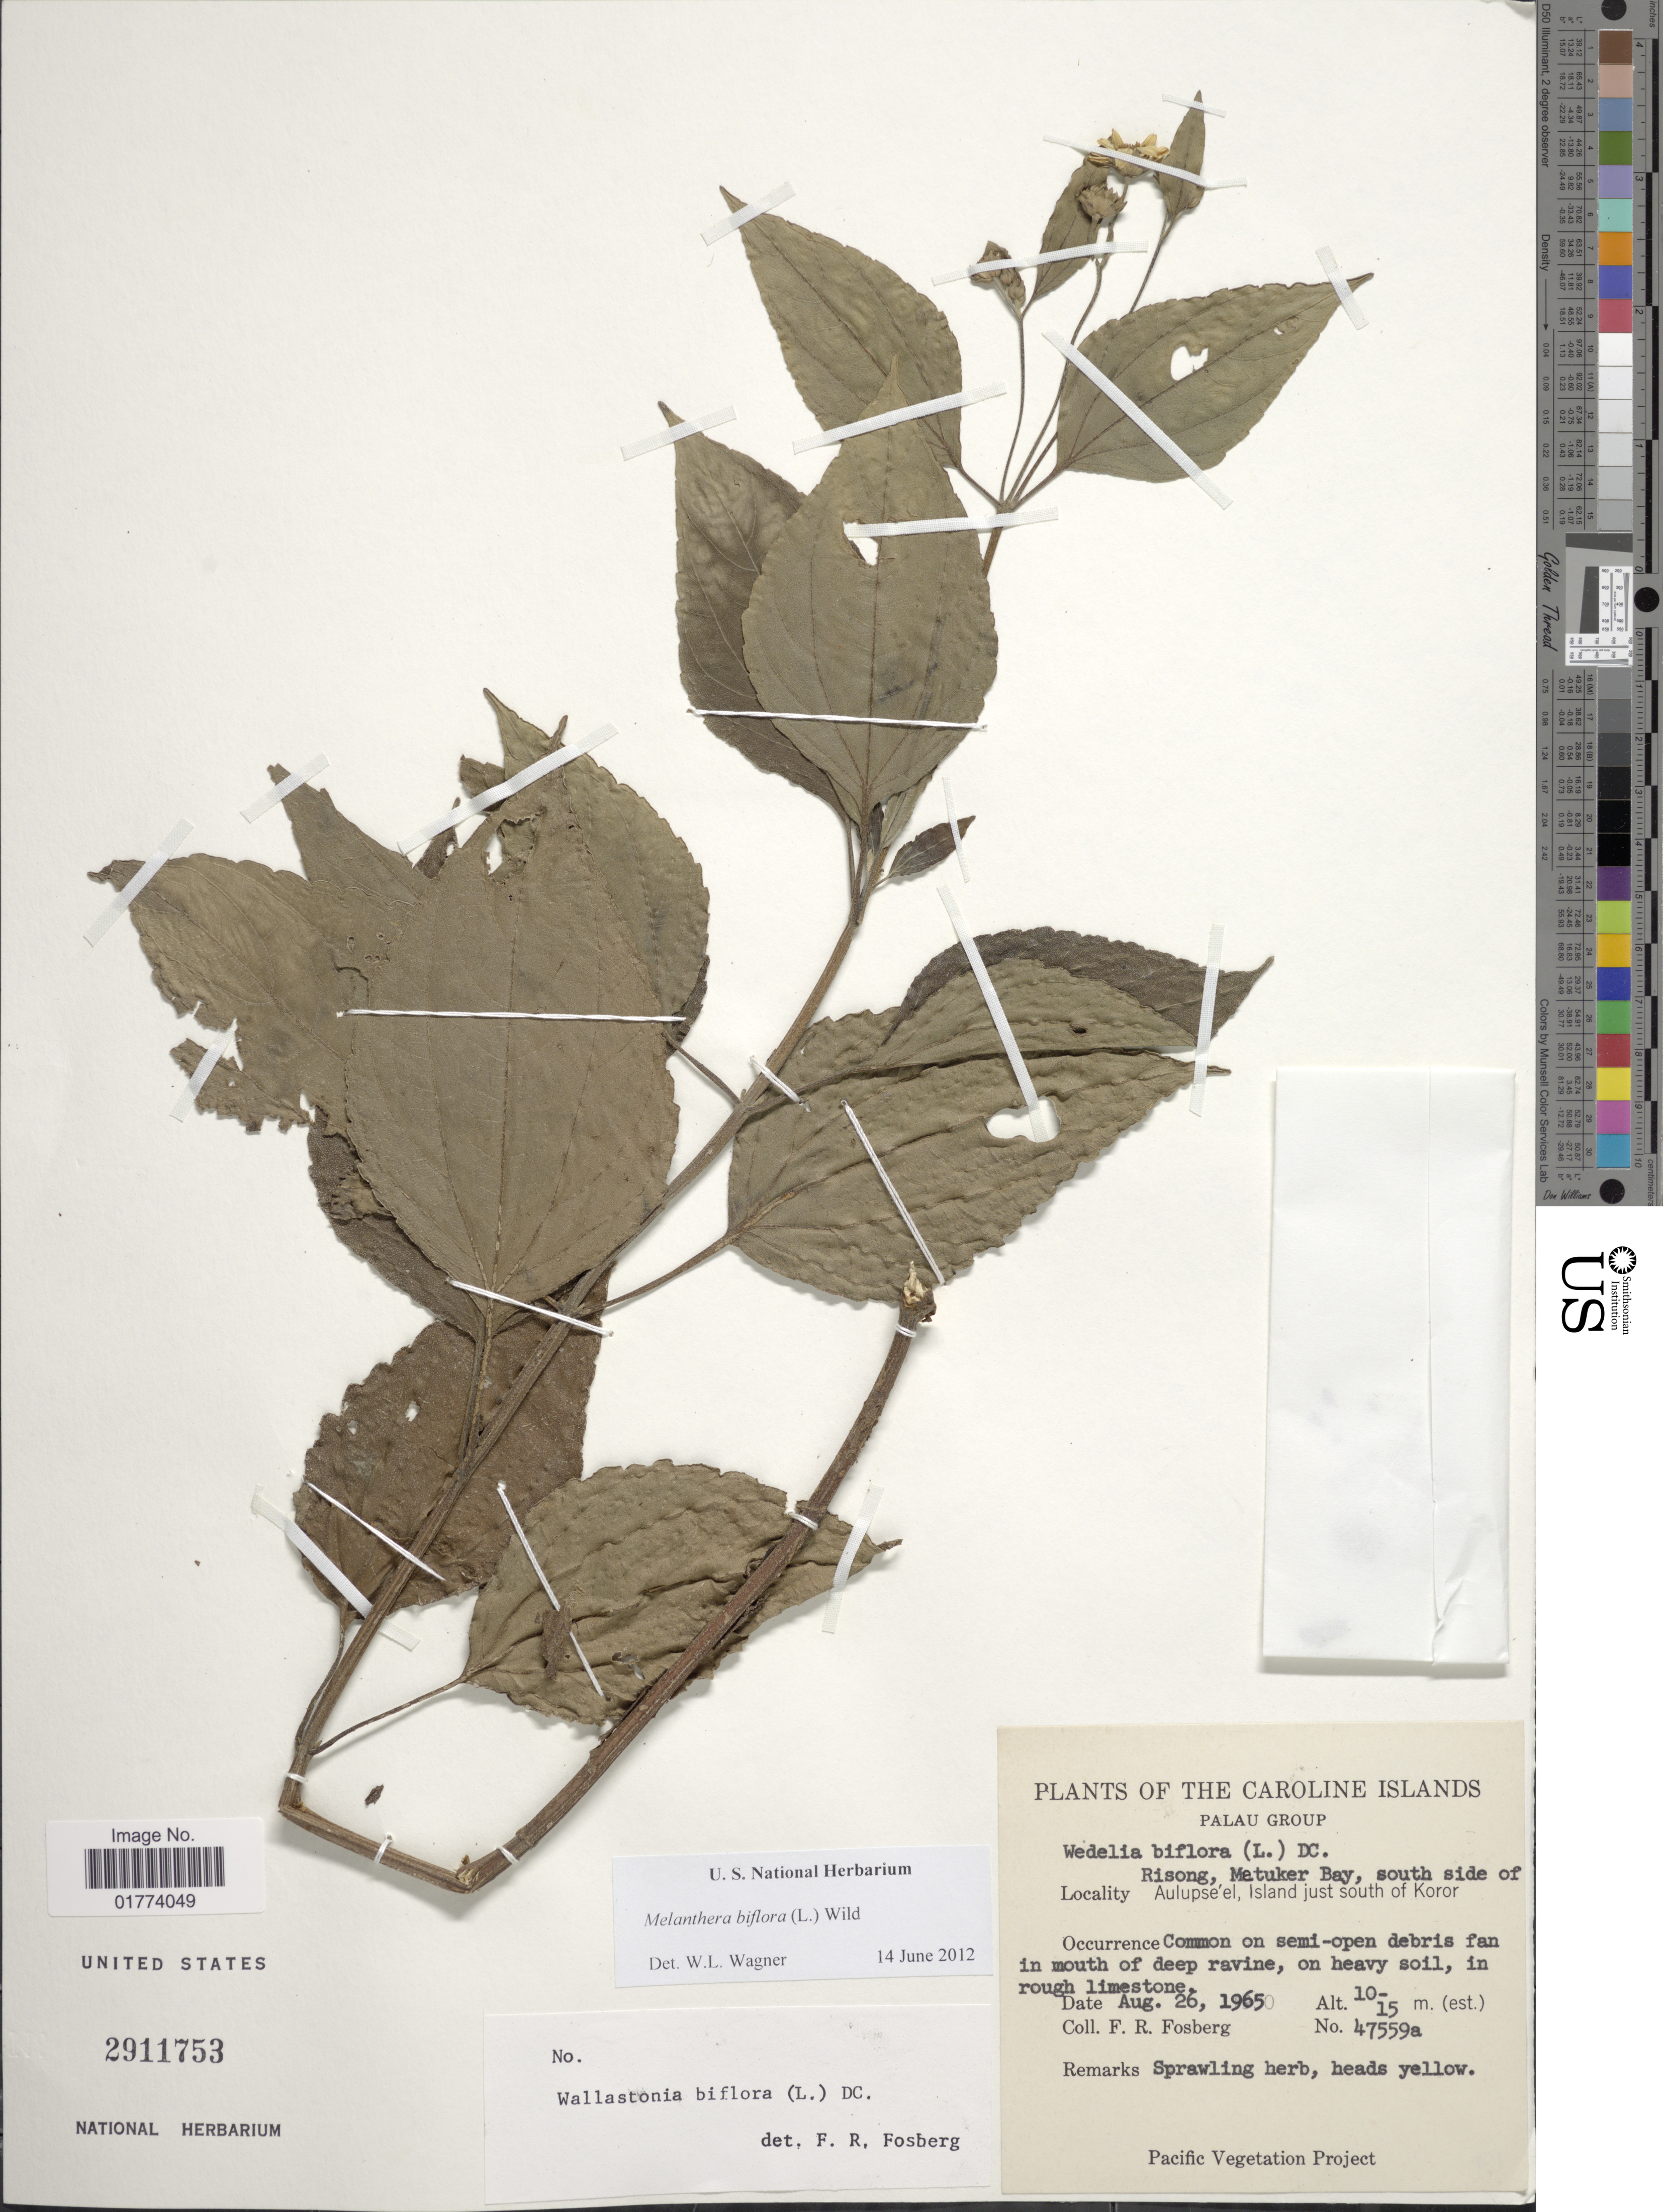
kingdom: Plantae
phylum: Tracheophyta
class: Magnoliopsida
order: Asterales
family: Asteraceae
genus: Wollastonia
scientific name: Wollastonia biflora var. biflora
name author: (L.) DC.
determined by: Wagner, W. L., (BOT), Smithsonian Institution - National Museum of Natural History (UNITED STATES)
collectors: F. R. Fosberg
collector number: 47559a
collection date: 1965-08-26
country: Palau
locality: Aulupse'el, Island just south of Koror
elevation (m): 10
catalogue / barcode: US 2911753